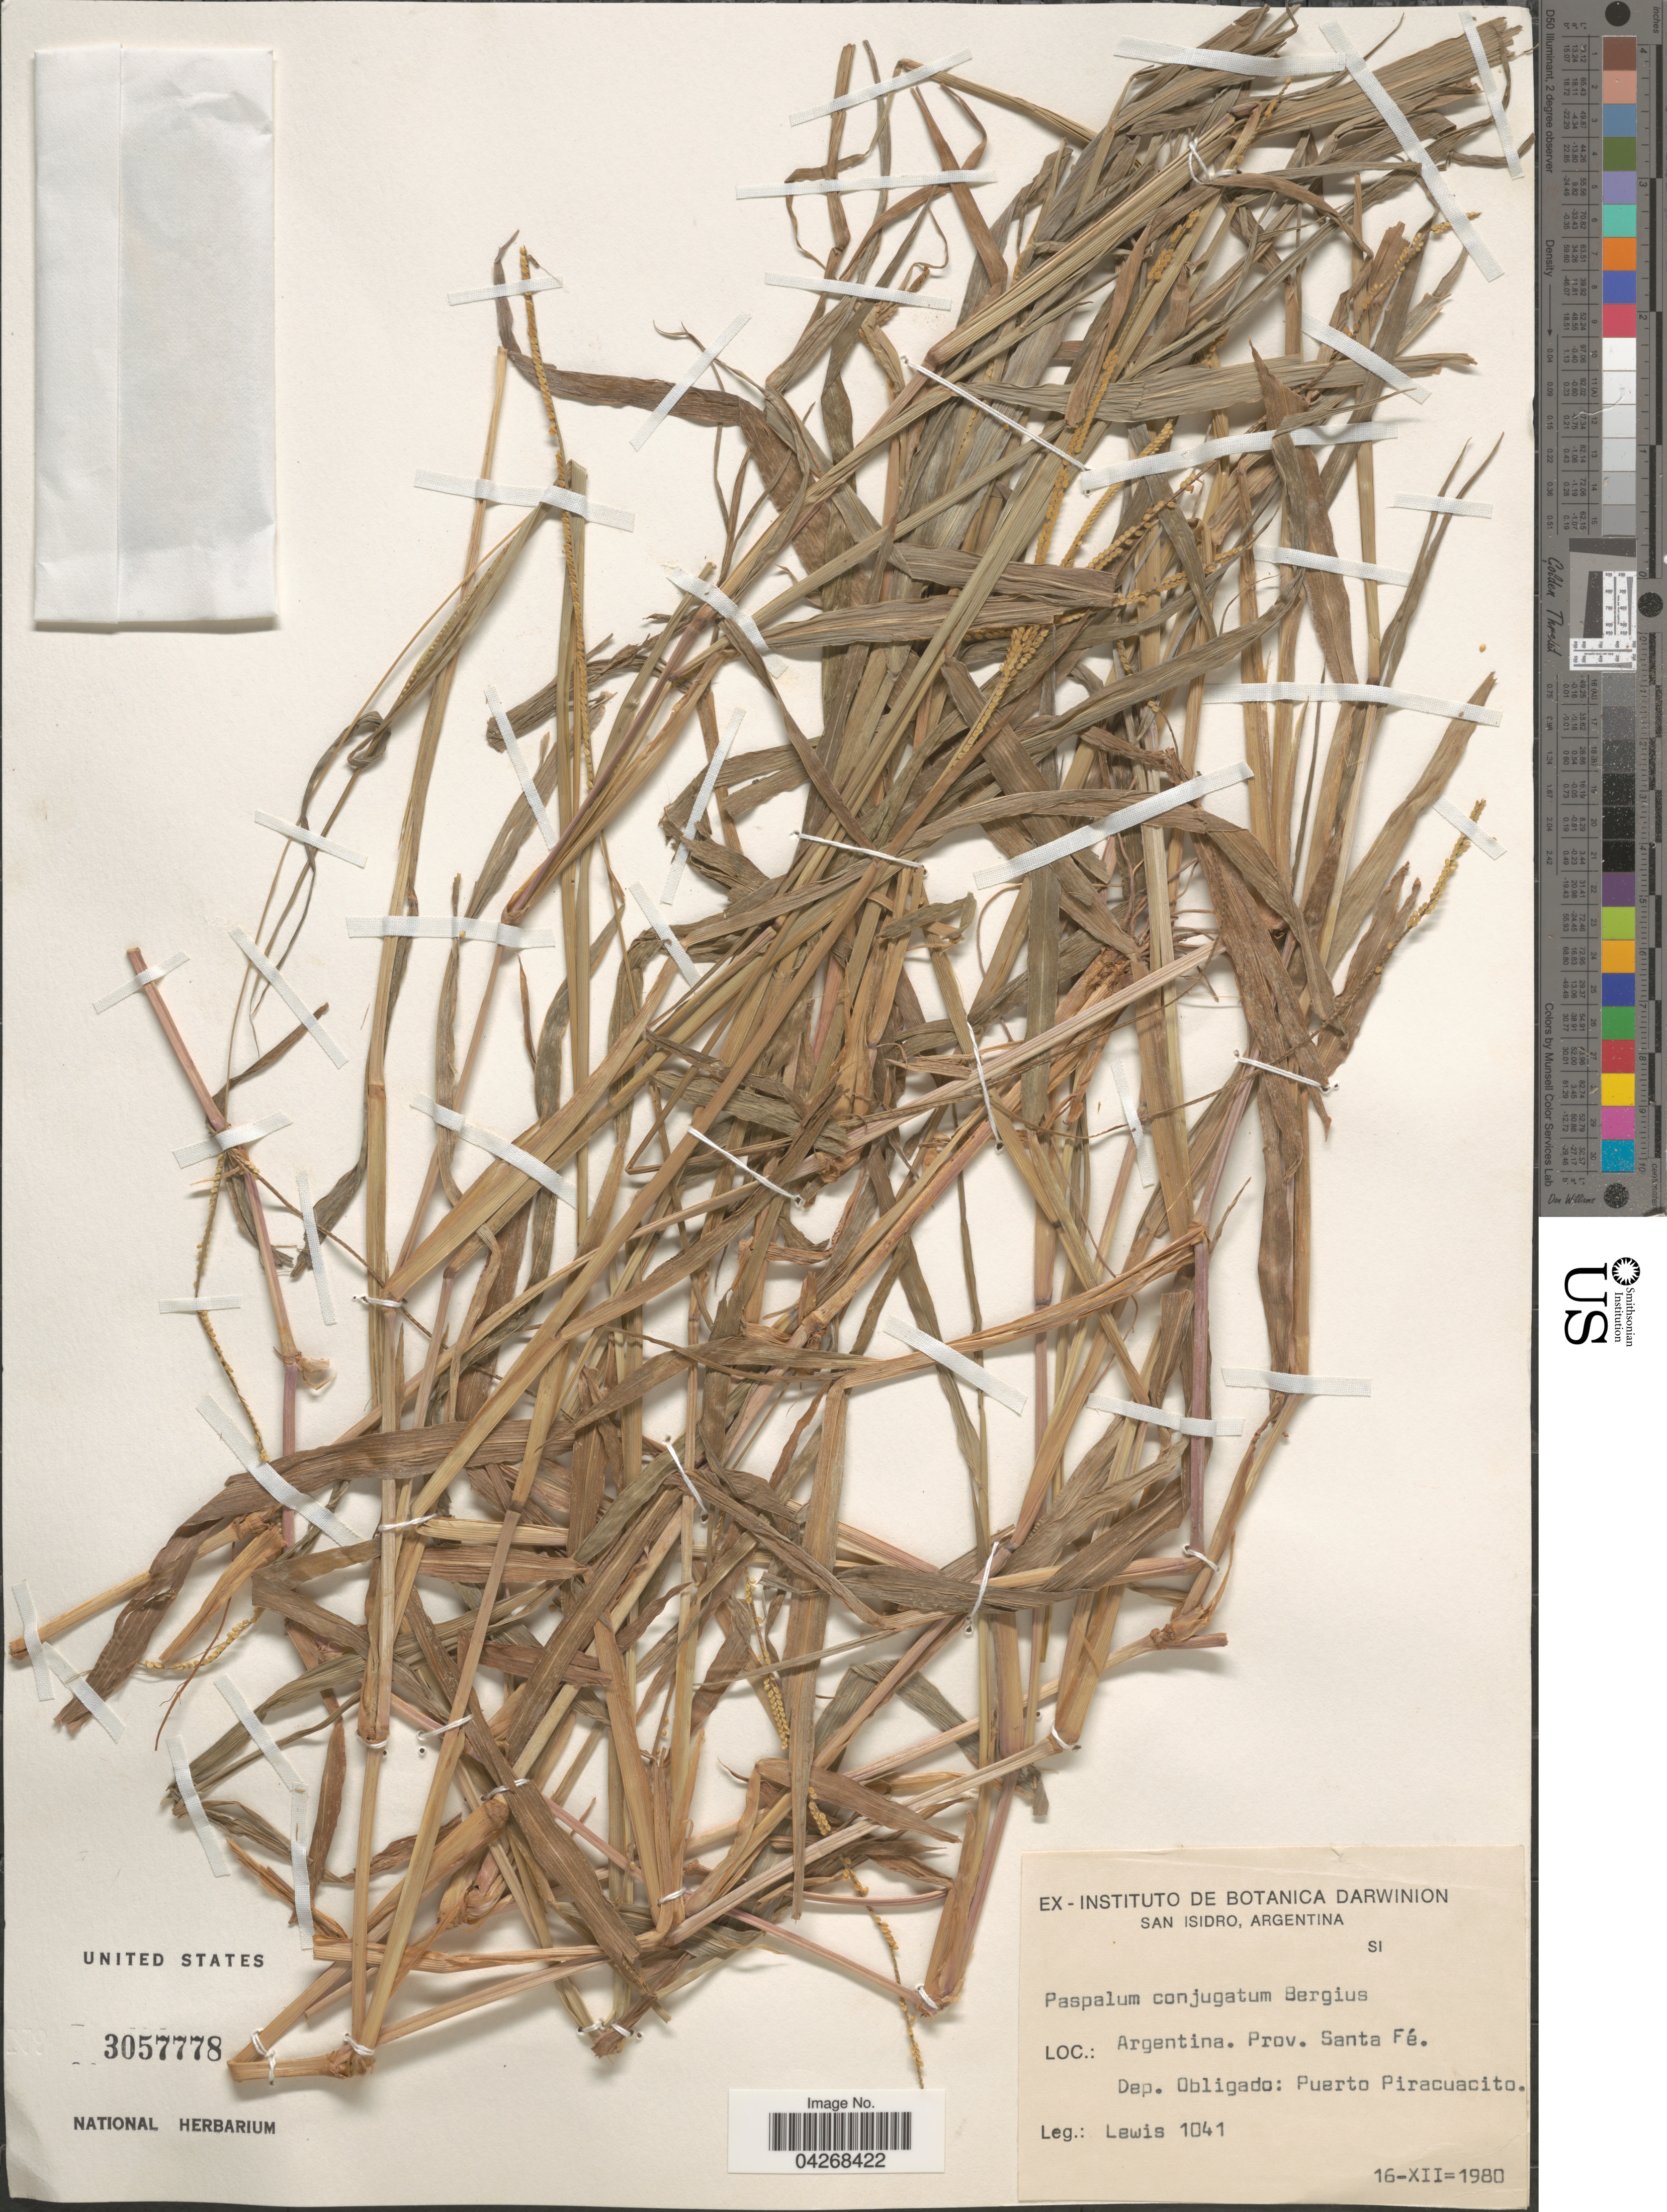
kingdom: Plantae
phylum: Tracheophyta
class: Liliopsida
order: Poales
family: Poaceae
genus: Paspalum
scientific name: Paspalum conjugatum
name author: P.J. Bergius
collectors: -- Lewis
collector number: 1041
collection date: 1980-12-16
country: Argentina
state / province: Santa Fe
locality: Dep. Obligado: Puerto Piracuacito.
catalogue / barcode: US 3057778